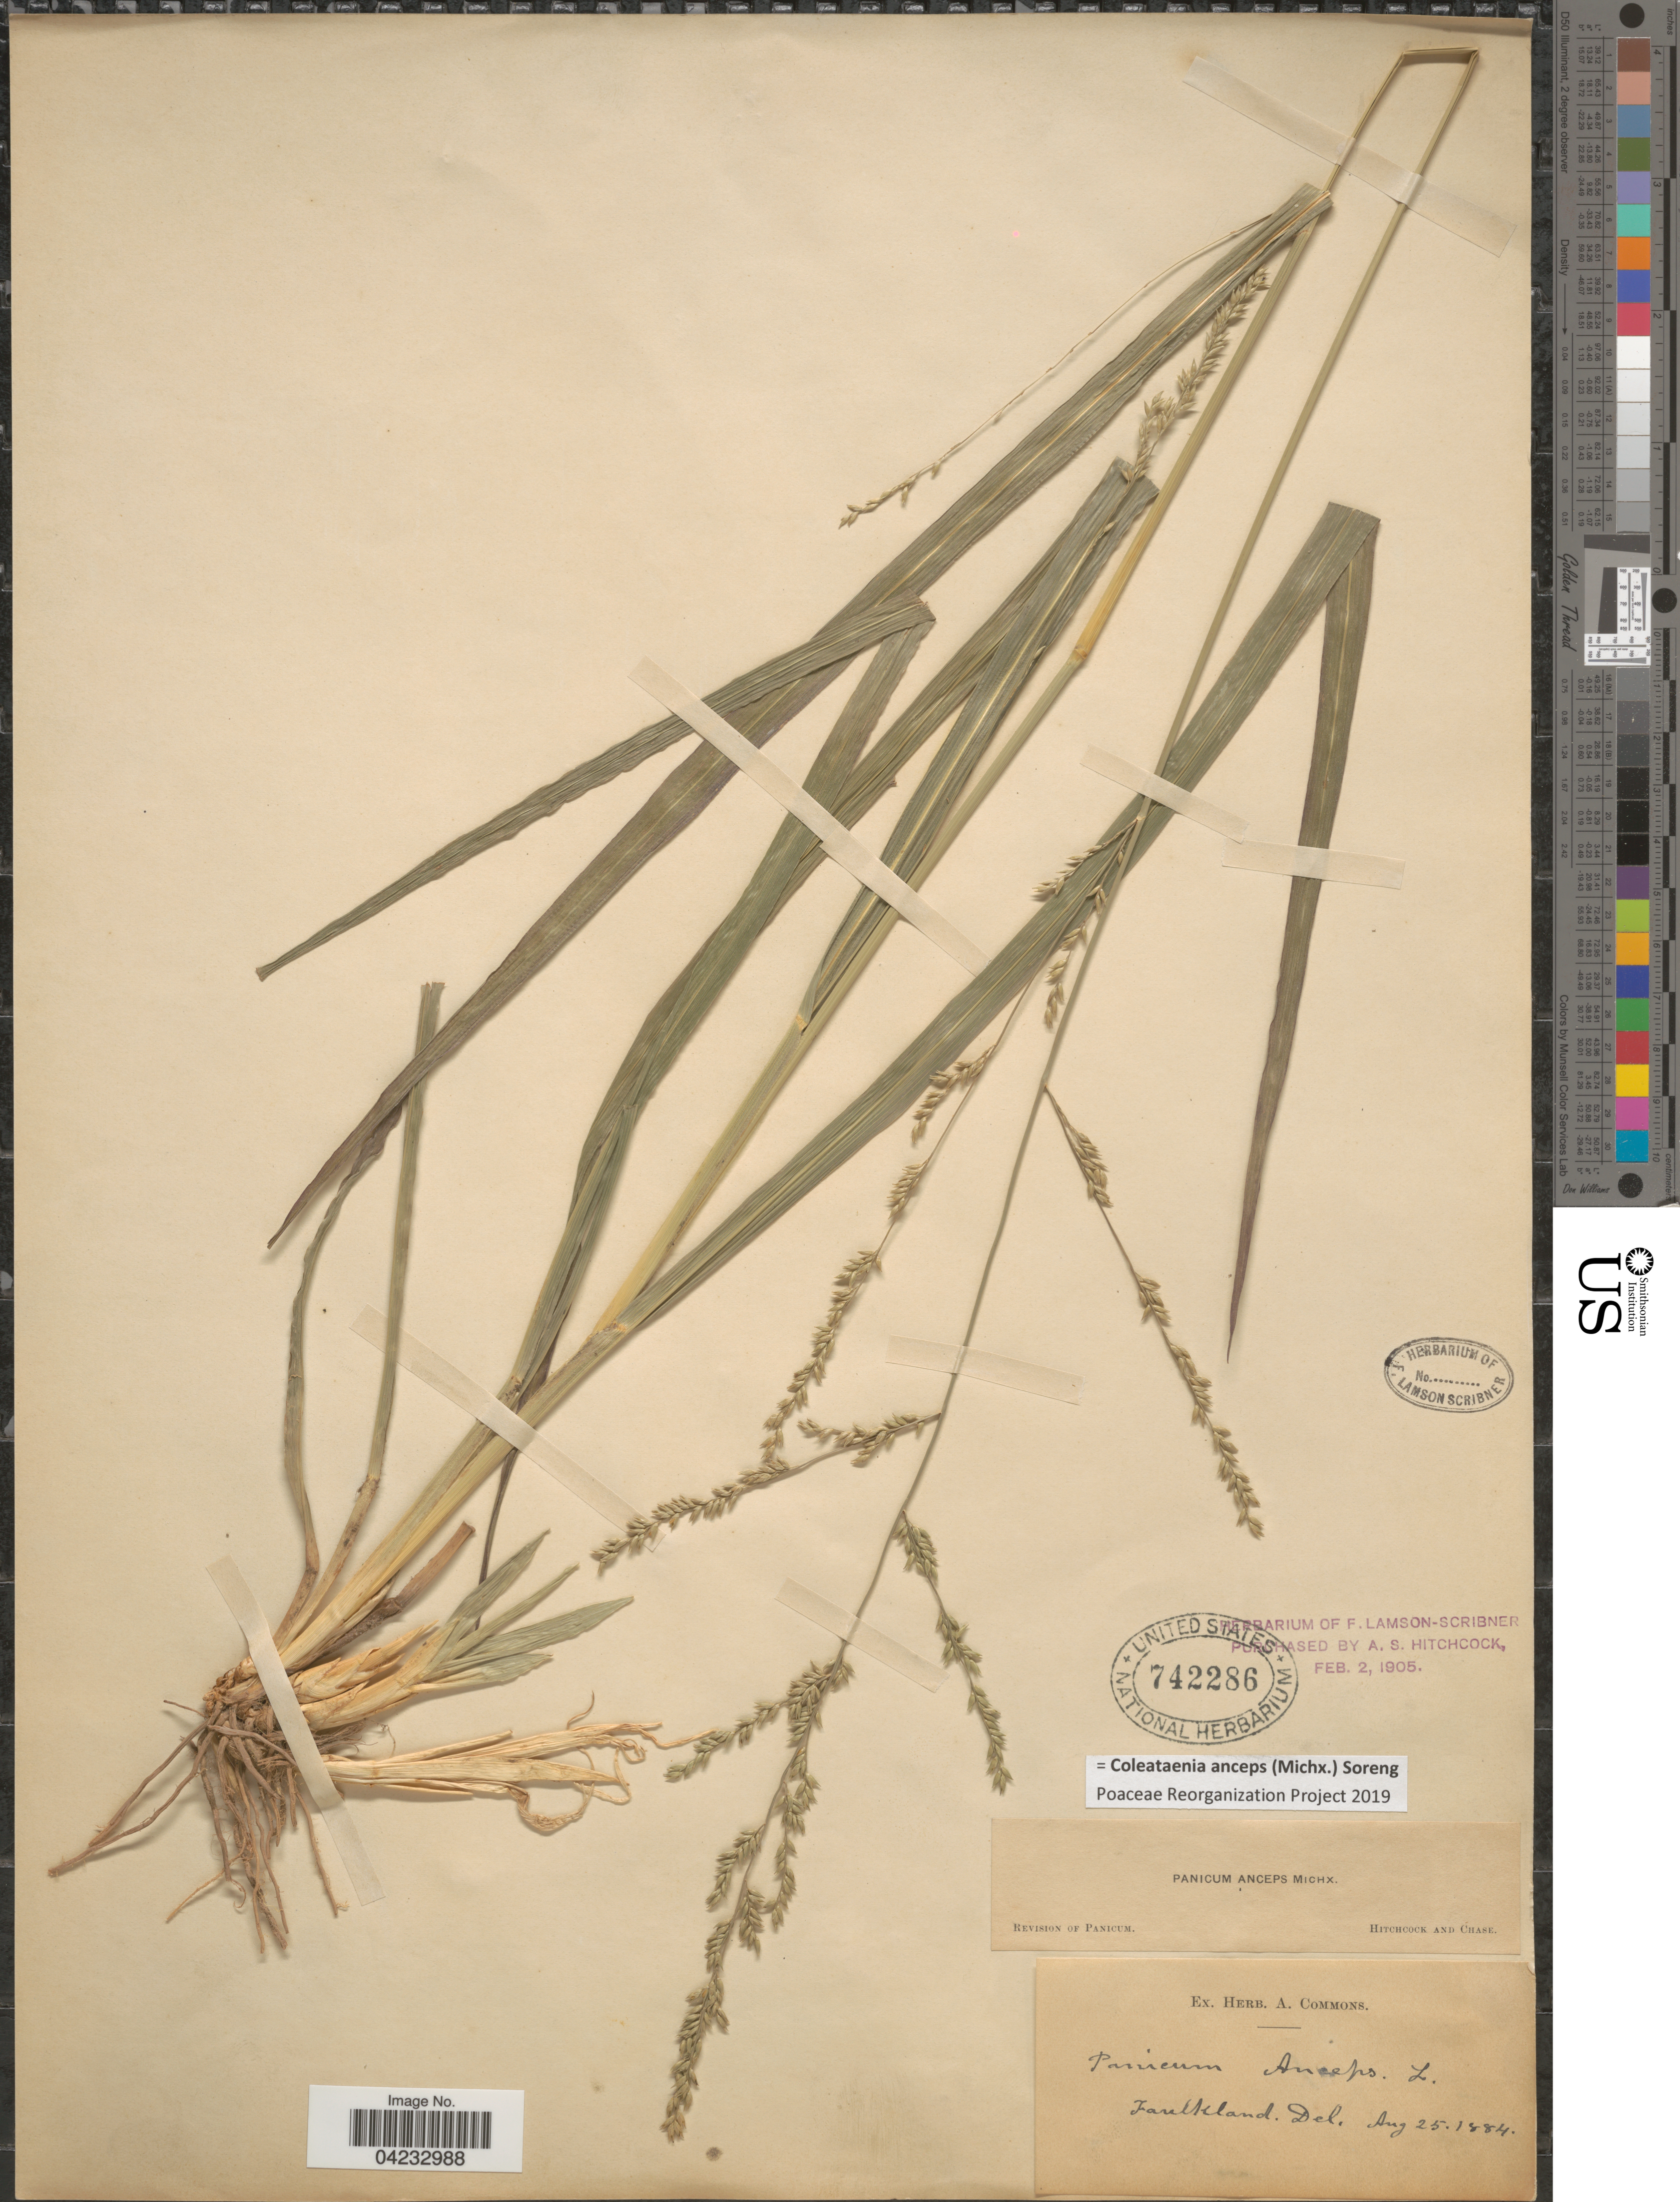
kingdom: Plantae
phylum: Tracheophyta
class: Liliopsida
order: Poales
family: Poaceae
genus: Coleataenia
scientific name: Coleataenia anceps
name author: (Michx.) Soreng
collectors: ex herb. A. Commons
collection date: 1884-08-25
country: United States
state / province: Delaware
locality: Faulkland.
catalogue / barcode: US 742286